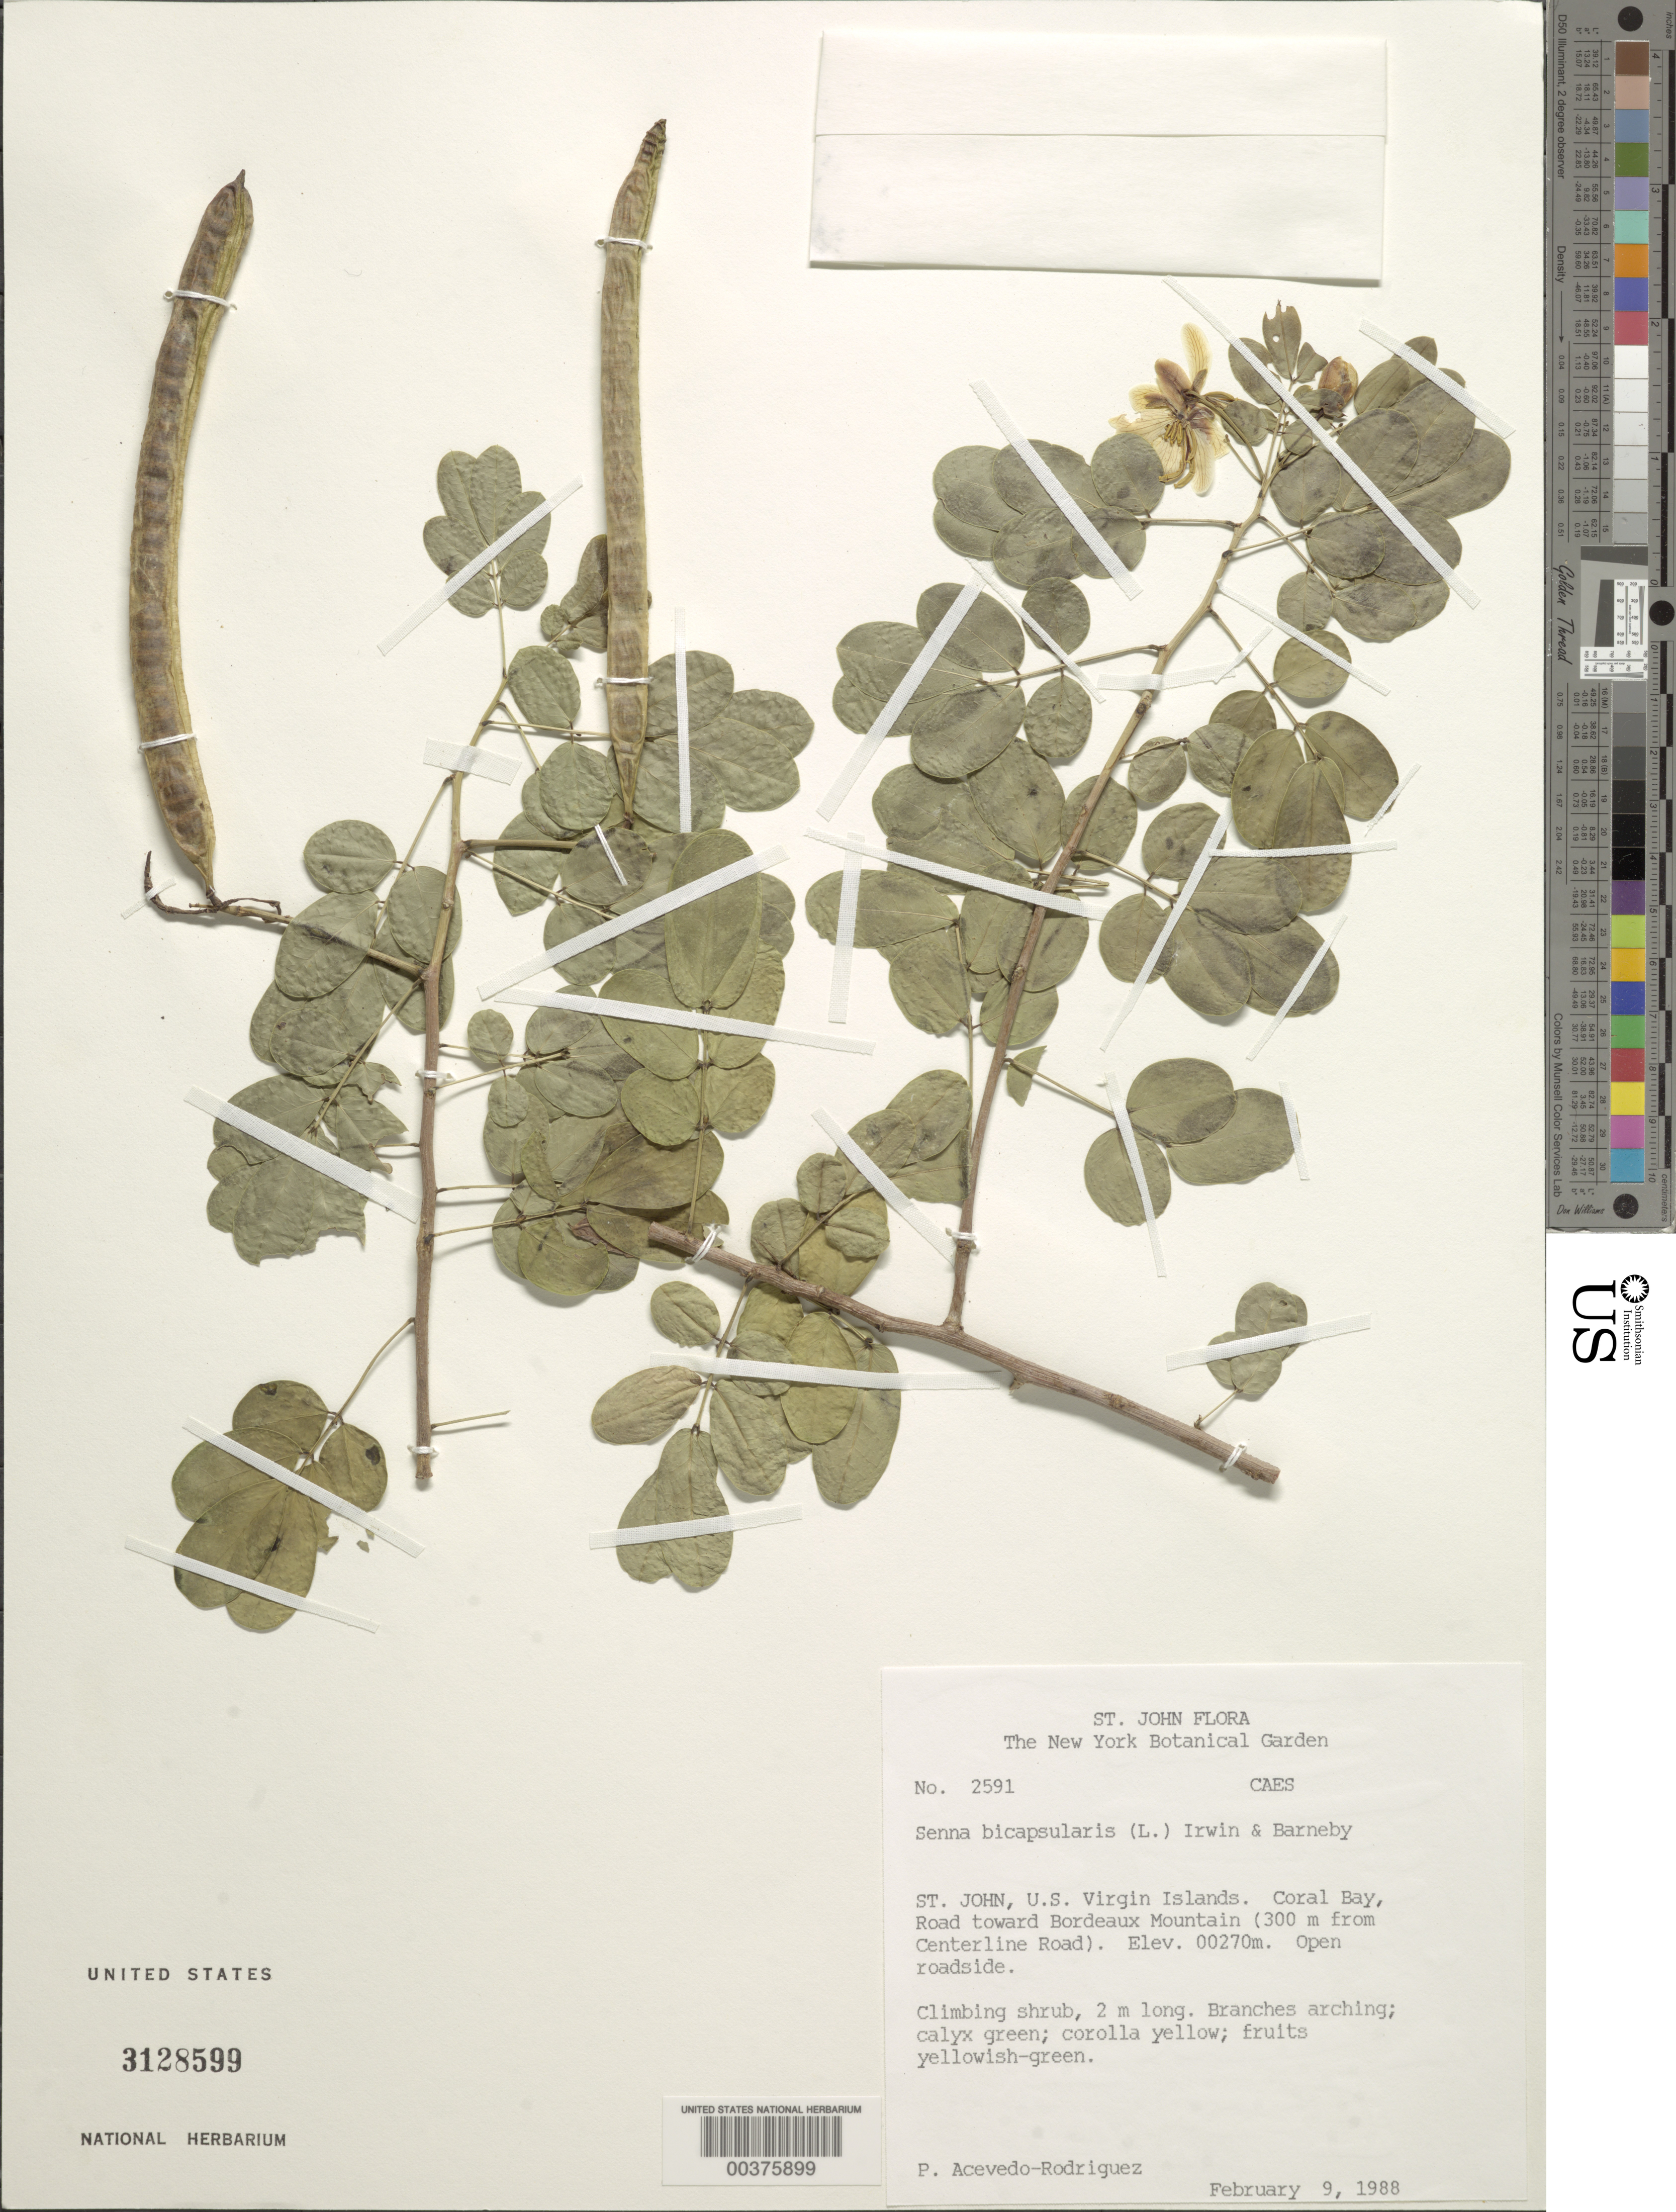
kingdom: Plantae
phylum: Tracheophyta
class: Magnoliopsida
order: Fabales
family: Fabaceae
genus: Senna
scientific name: Senna bicapsularis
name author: (L.) Roxb.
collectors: P. Acevedo-Rodr.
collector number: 2591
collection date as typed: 09 Feb 1988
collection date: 1988-02-09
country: U.S. Virgin Islands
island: St. John Island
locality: Coral bay, road toward bordeaux mountain (300m from centerline road)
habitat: Open roadside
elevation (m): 270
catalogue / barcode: US 3128599